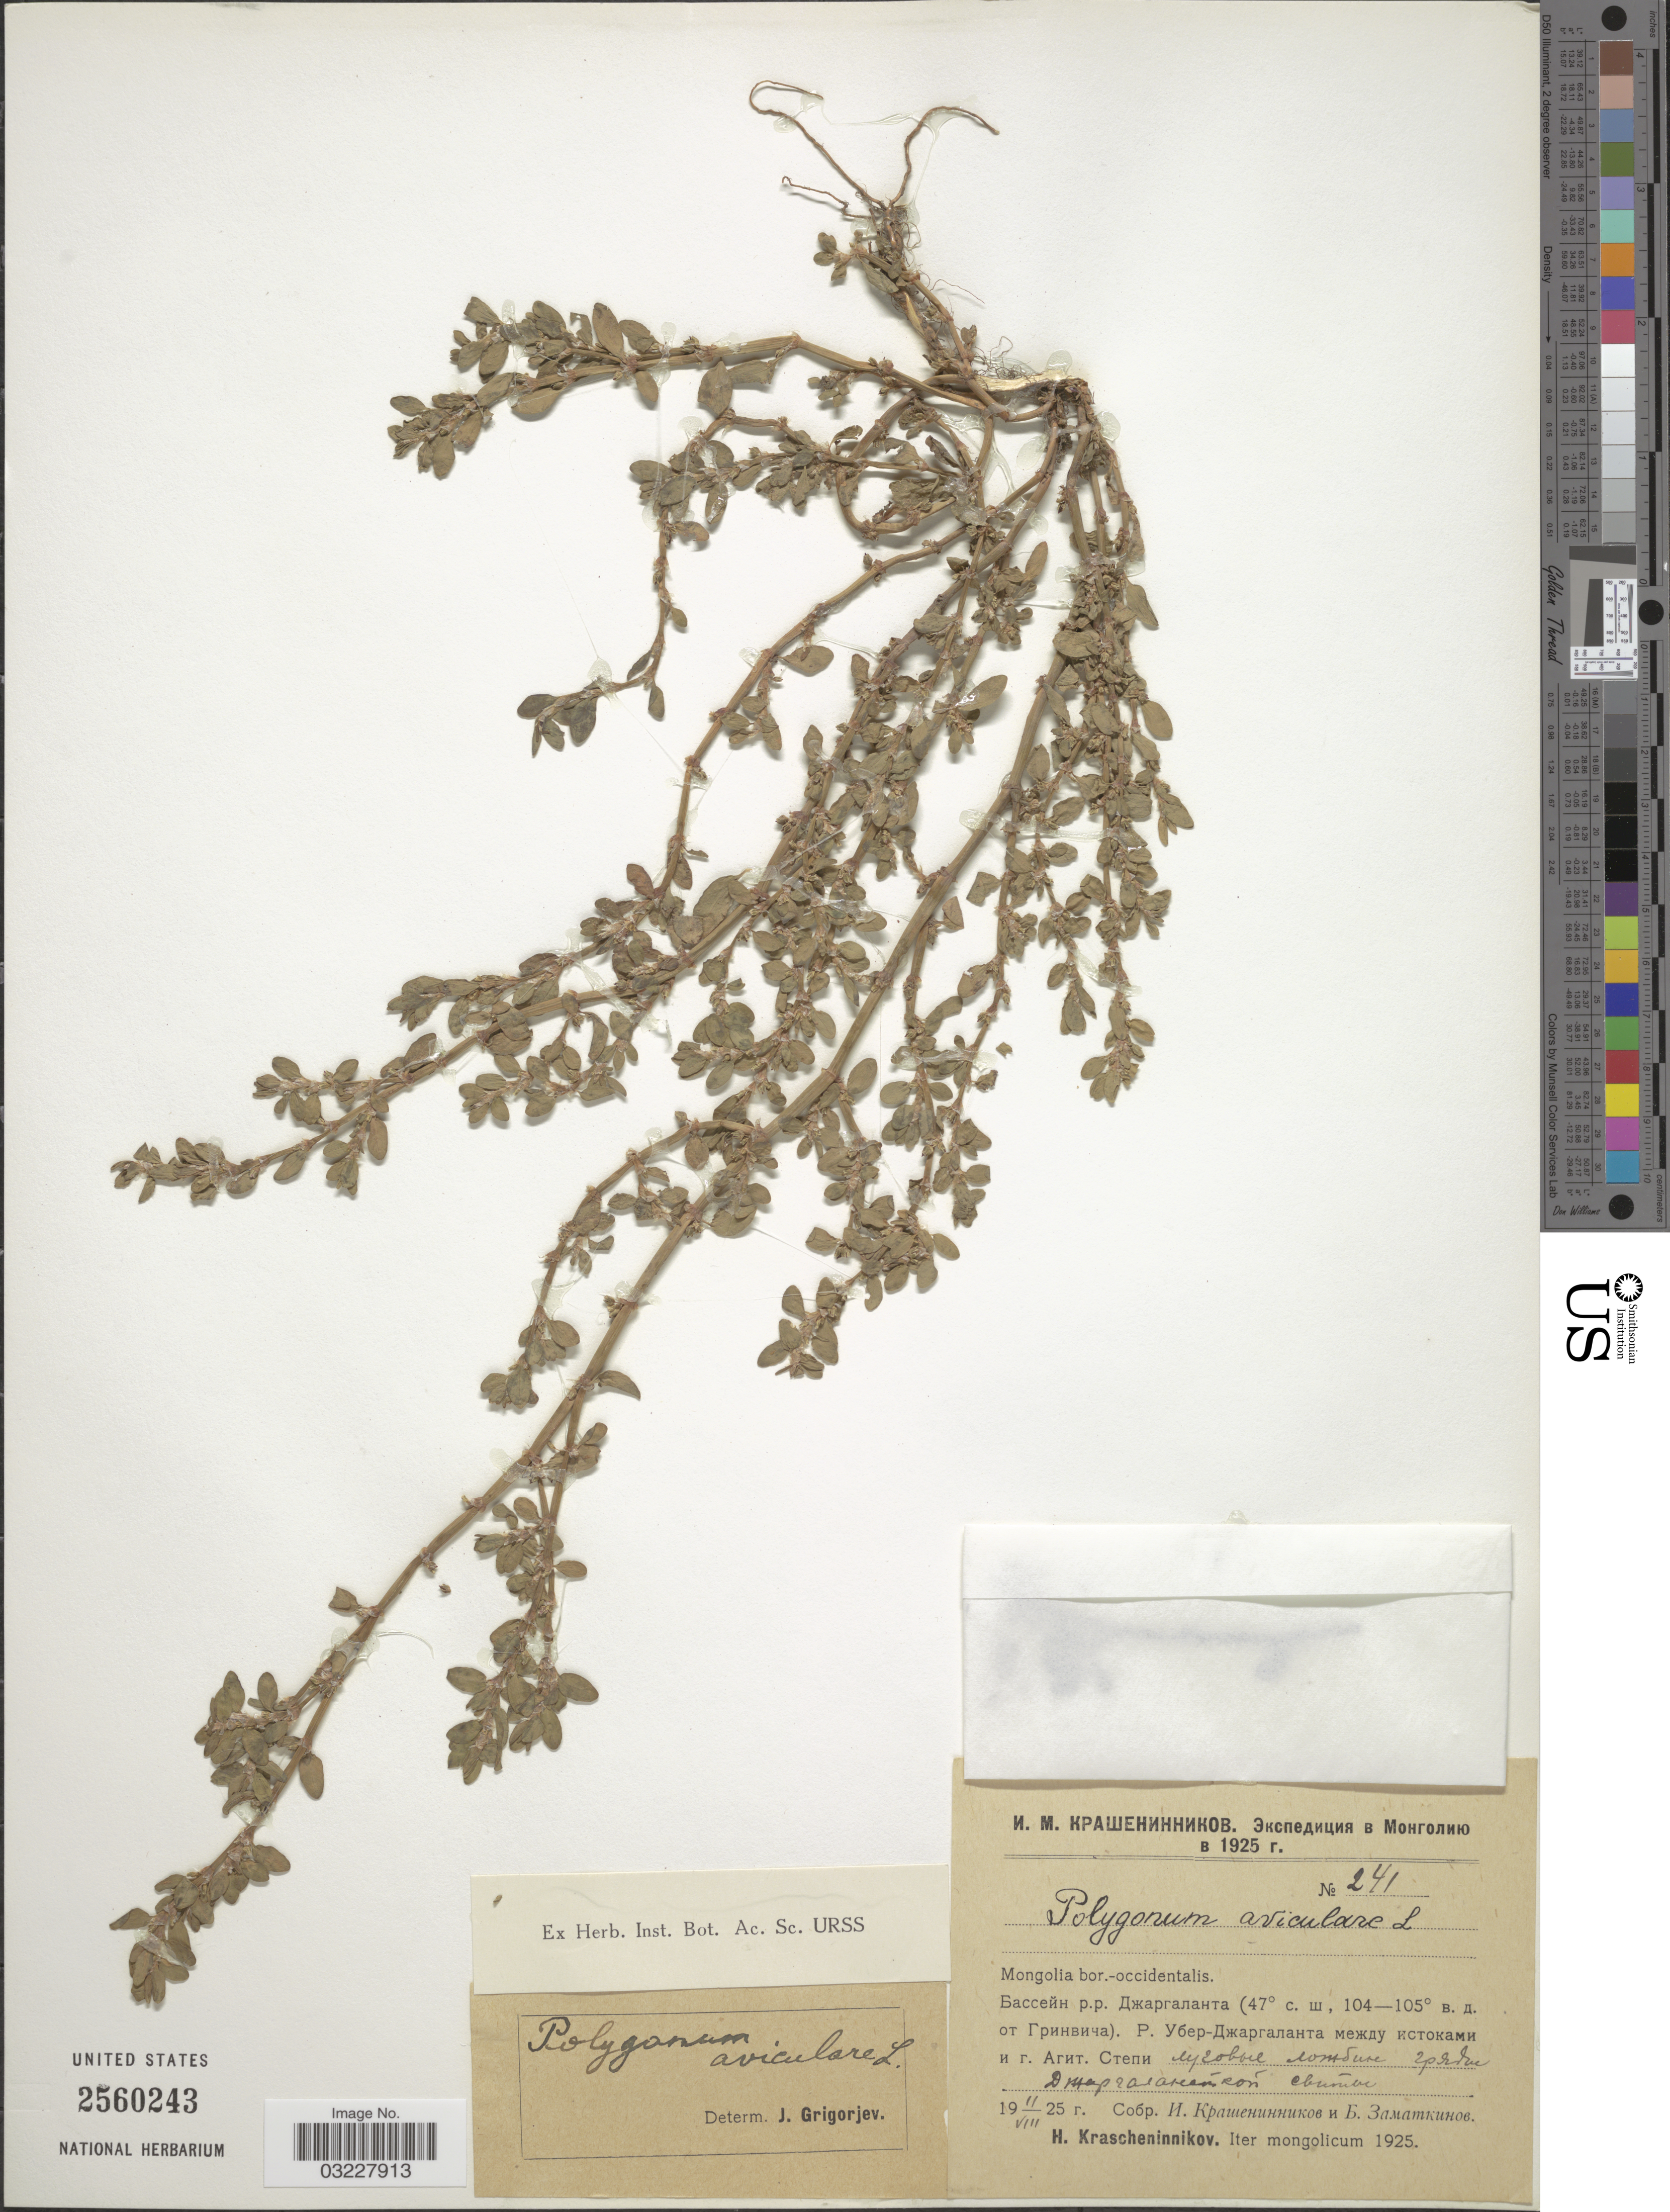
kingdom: Plantae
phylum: Tracheophyta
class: Magnoliopsida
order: Caryophyllales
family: Polygonaceae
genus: Polygonum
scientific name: Polygonum aviculare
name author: L.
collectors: H. Krascheninnikov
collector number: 241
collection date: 1925-08-11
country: Mongolia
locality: Mongolia bor.-occidentalis. X.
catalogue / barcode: US 2560243